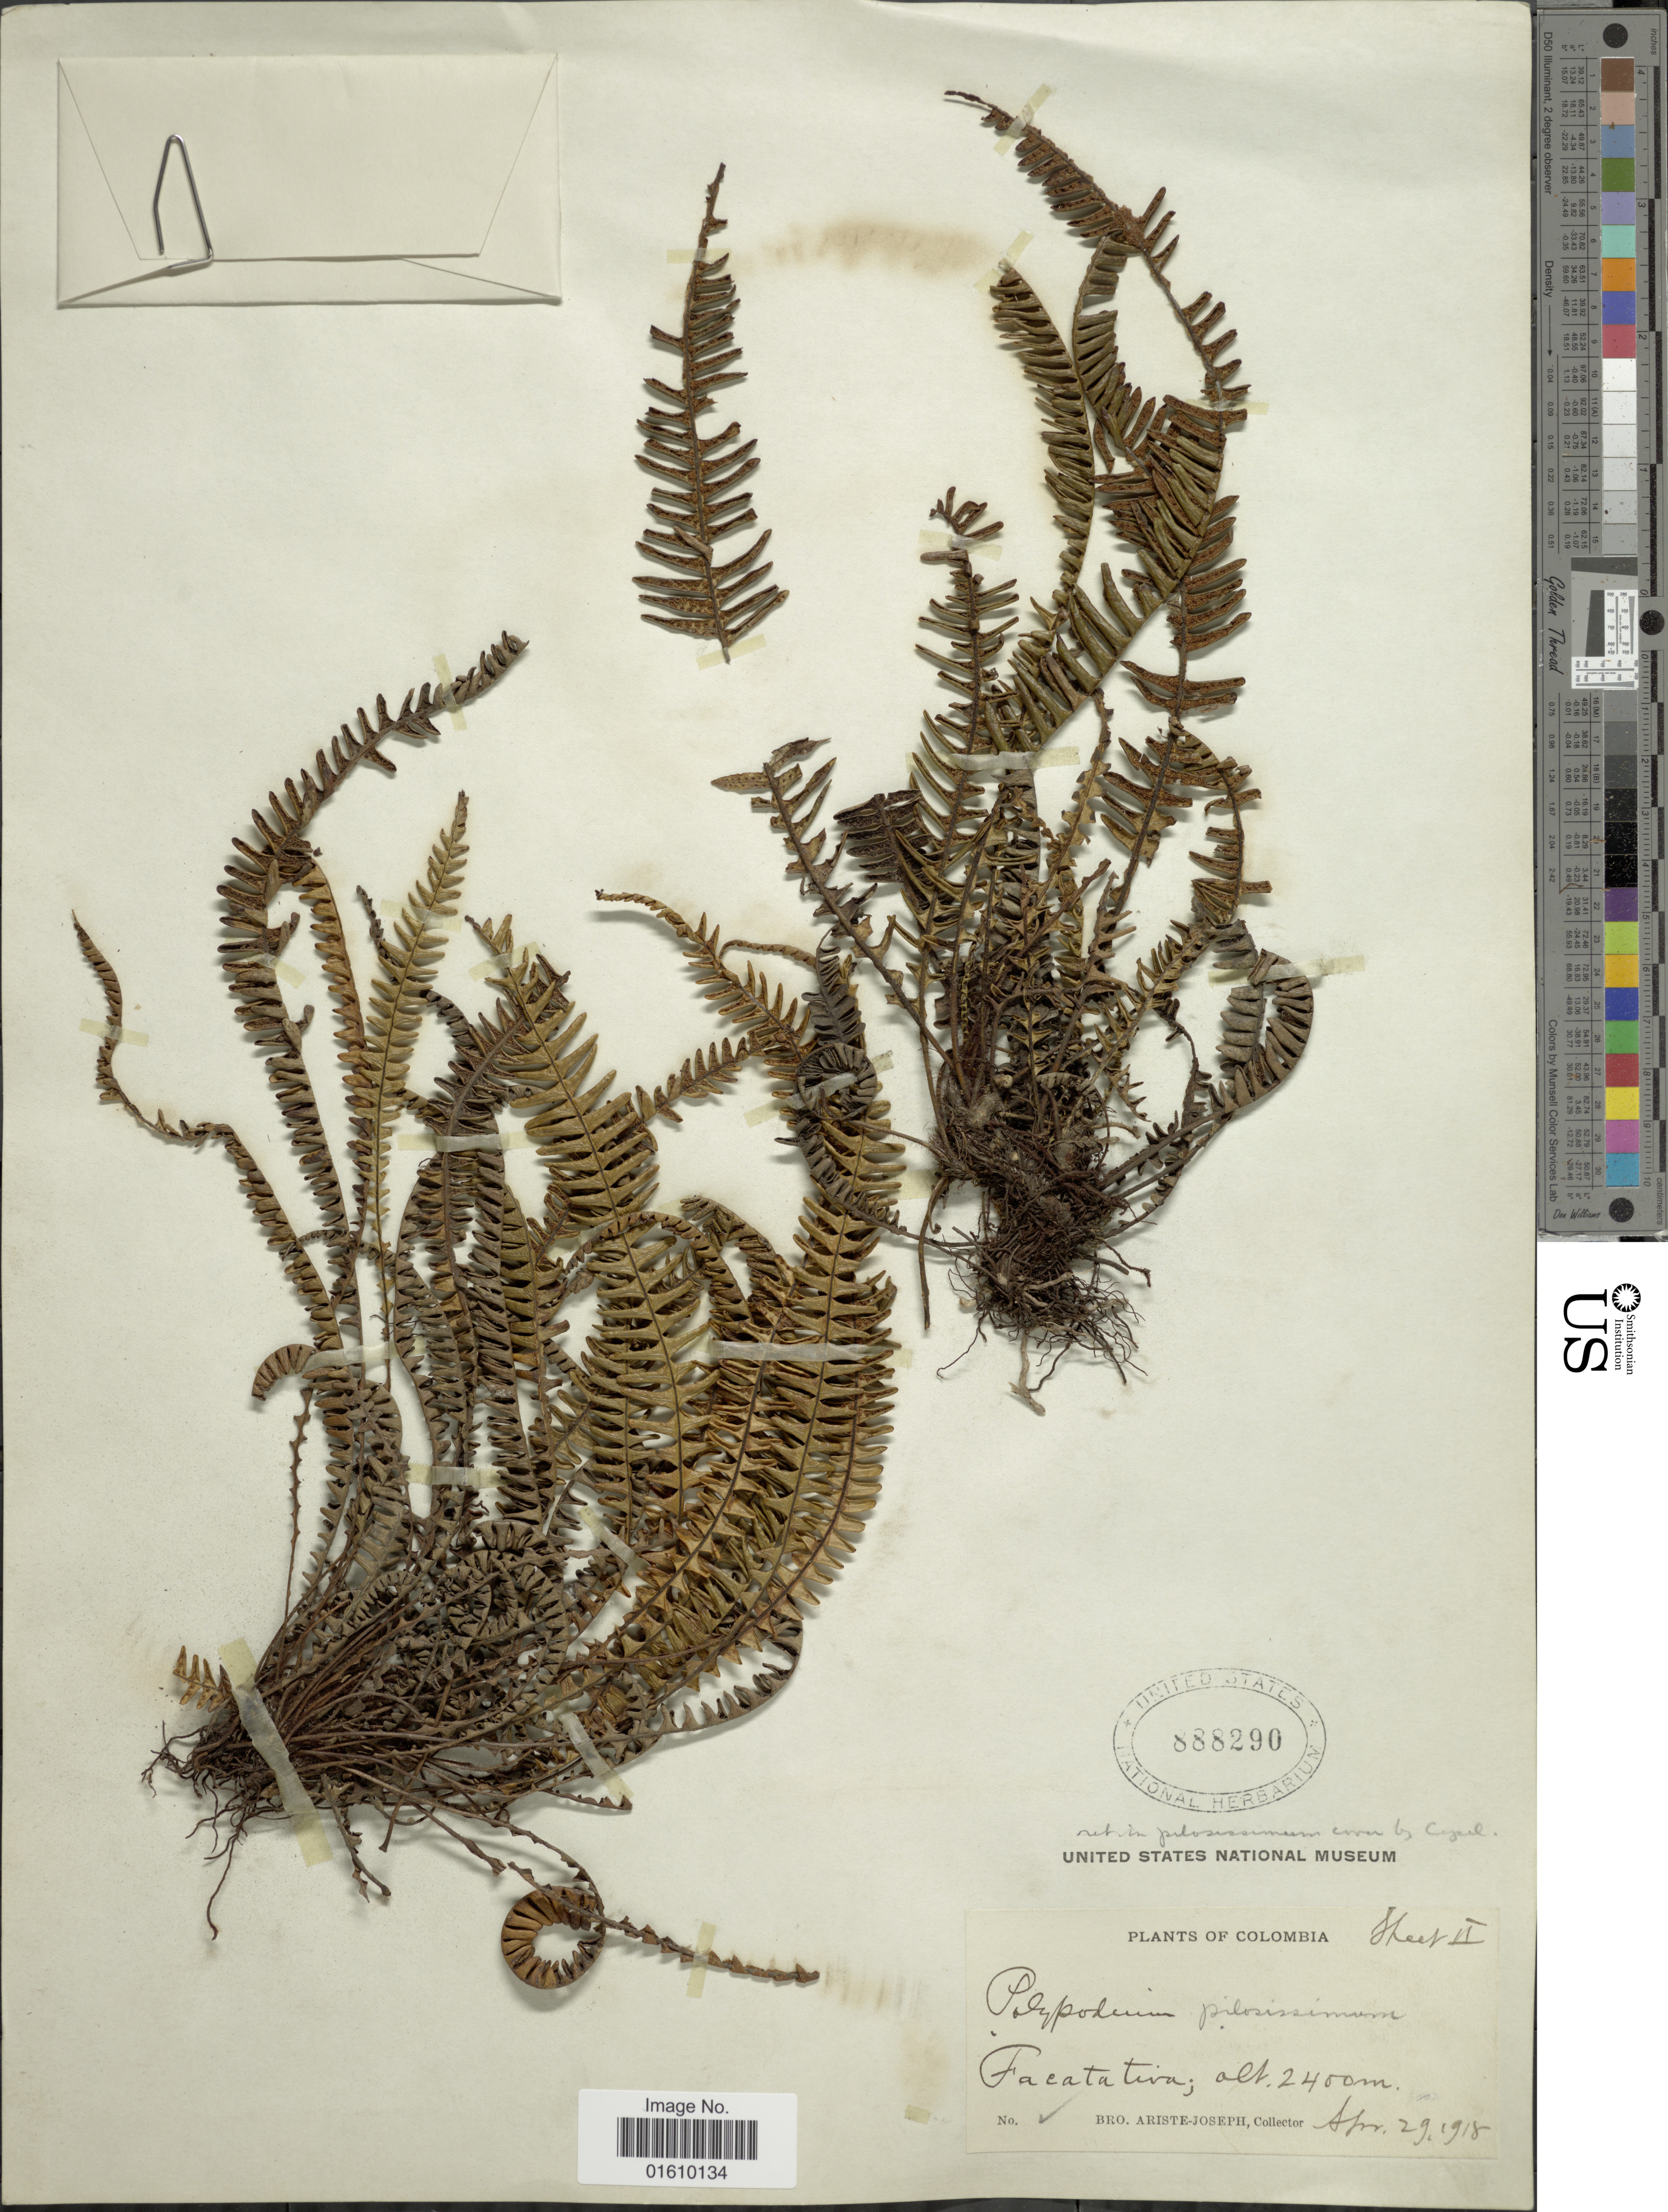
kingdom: Plantae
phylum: Tracheophyta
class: Polypodiopsida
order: Polypodiales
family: Polypodiaceae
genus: Melpomene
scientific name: Melpomene xiphopteroides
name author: (Liebm.) A.R. Sm. & R.C. Moran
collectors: Bro. Ariste-Joseph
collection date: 1918-04-29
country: Colombia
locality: Facatativa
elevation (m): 2400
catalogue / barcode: US 888290